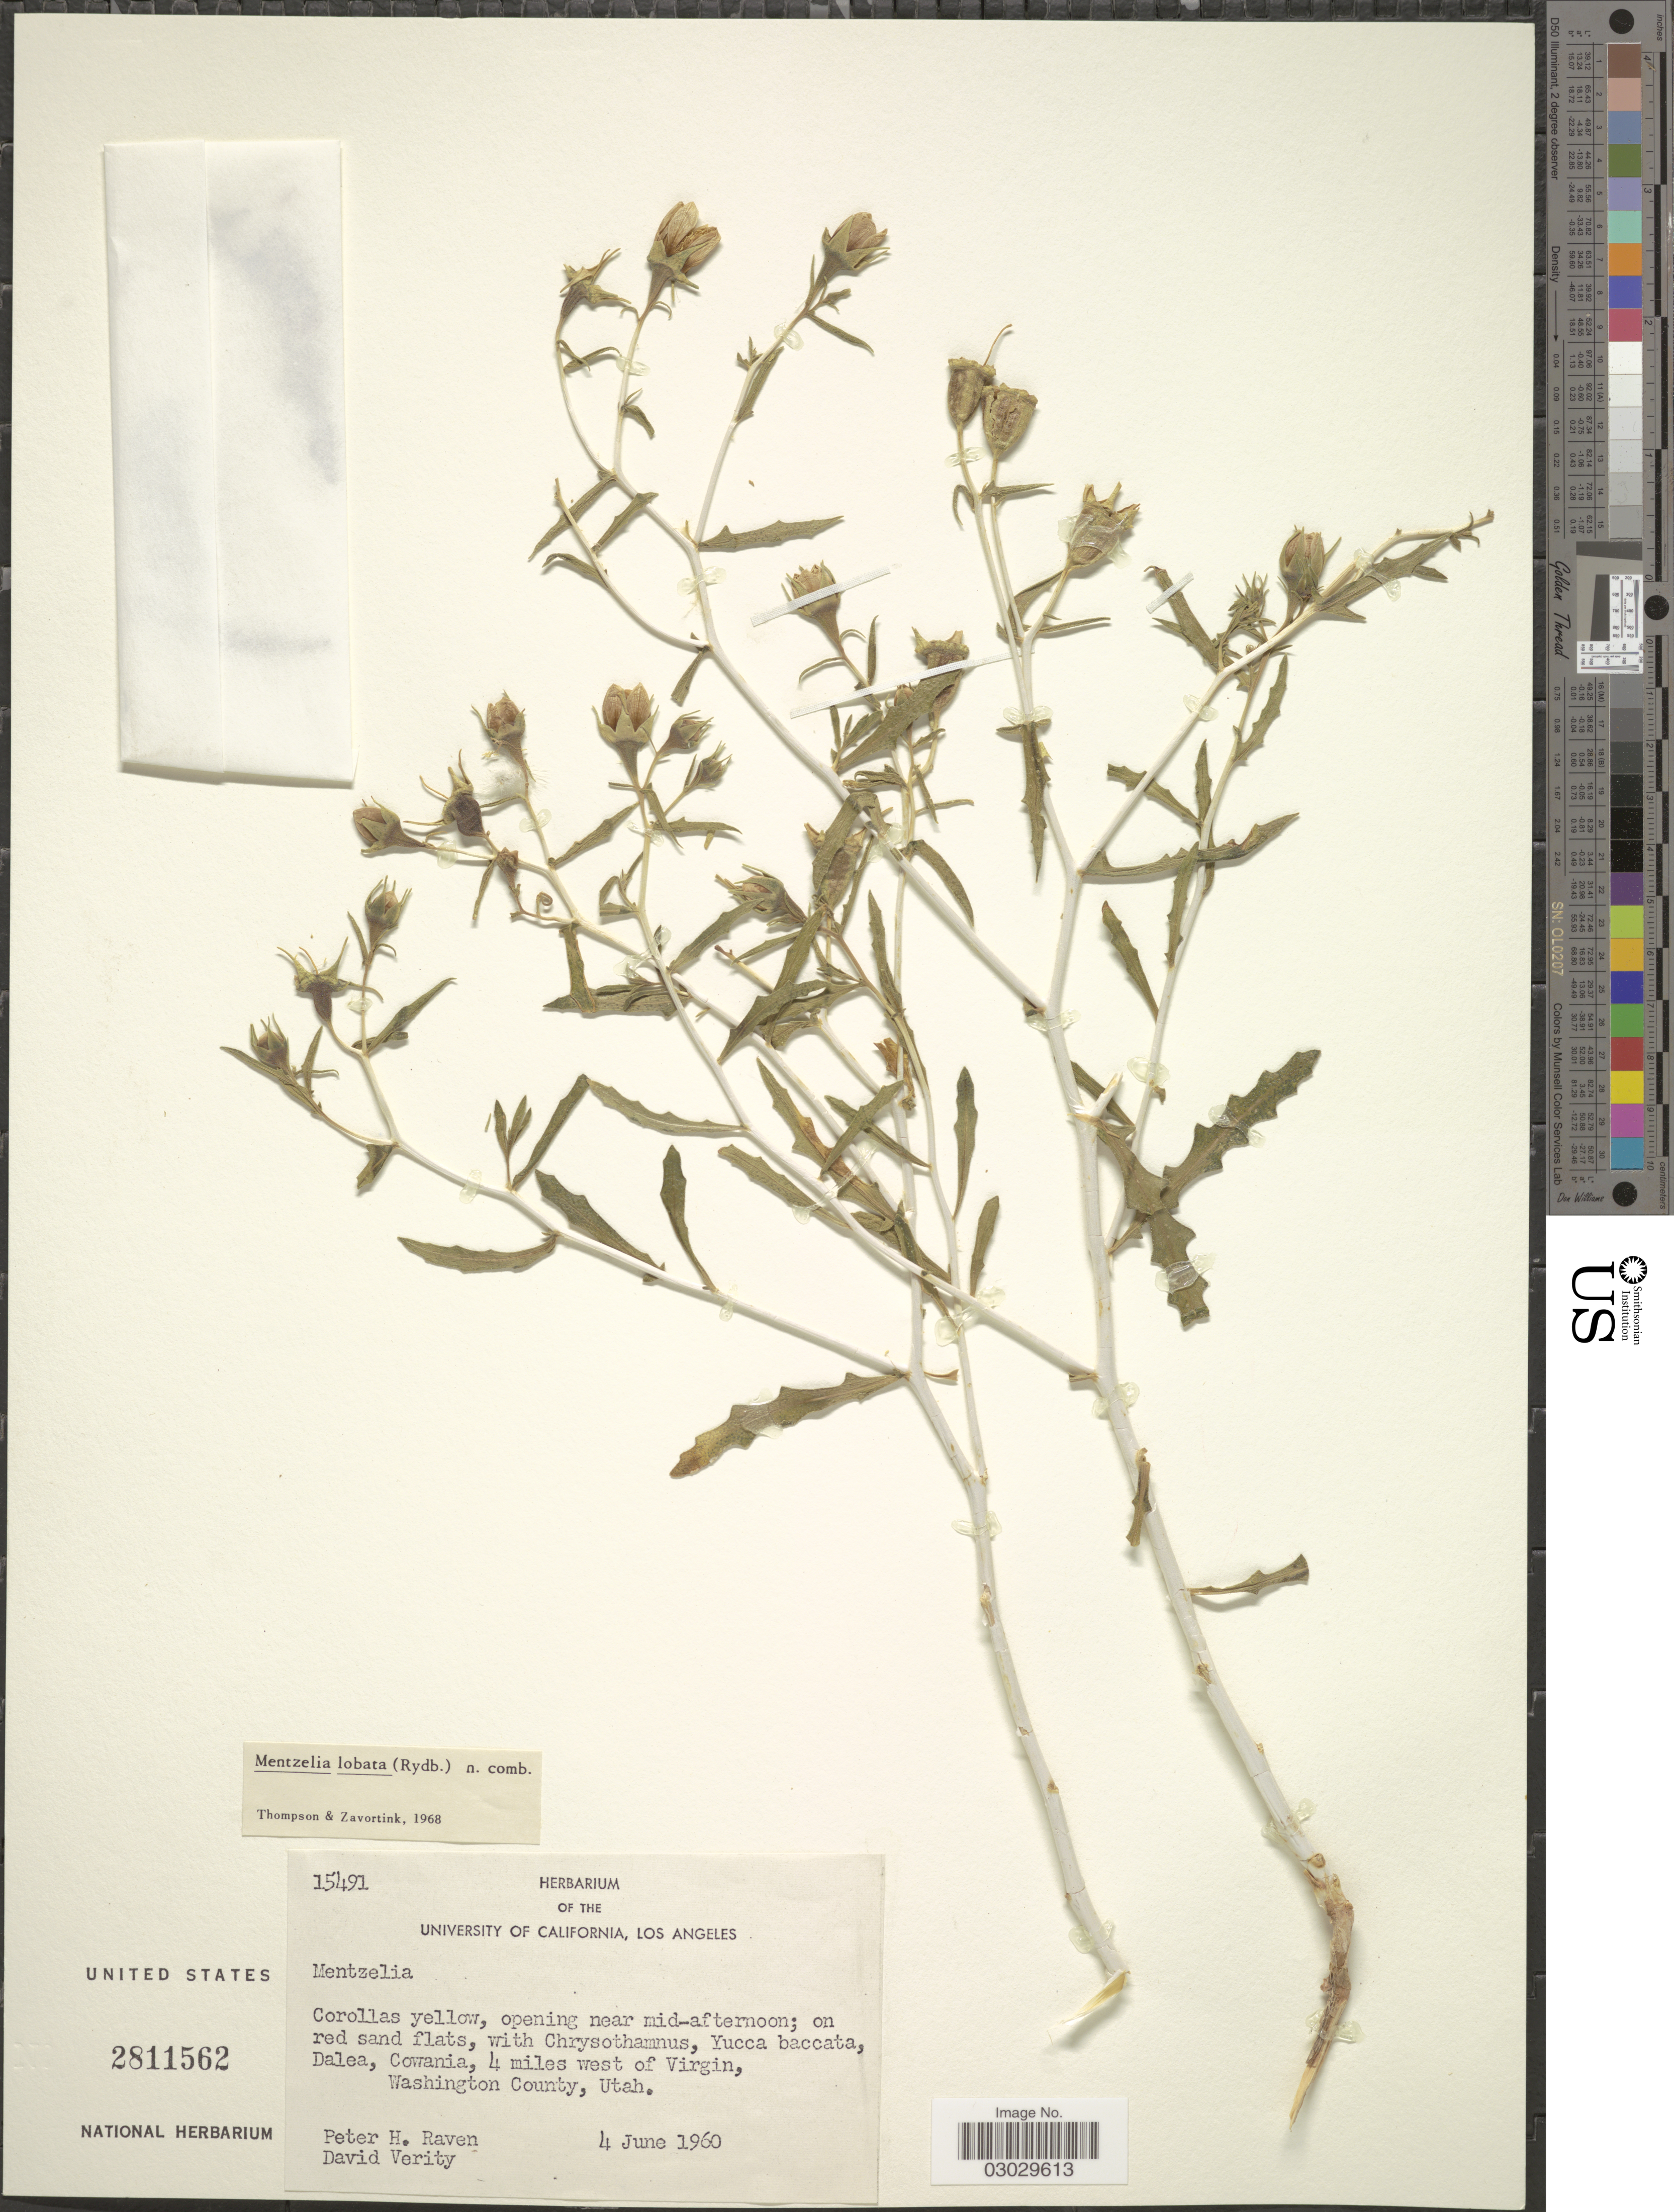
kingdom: Plantae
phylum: Tracheophyta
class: Magnoliopsida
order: Cornales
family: Loasaceae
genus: Mentzelia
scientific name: Mentzelia integra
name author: (M.E. Jones) Tidestr.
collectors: P. Raven & D. Verity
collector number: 15491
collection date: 1960-06-04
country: United States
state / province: Utah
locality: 4 miles west of Virgin, Washington County.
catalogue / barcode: US 2811562